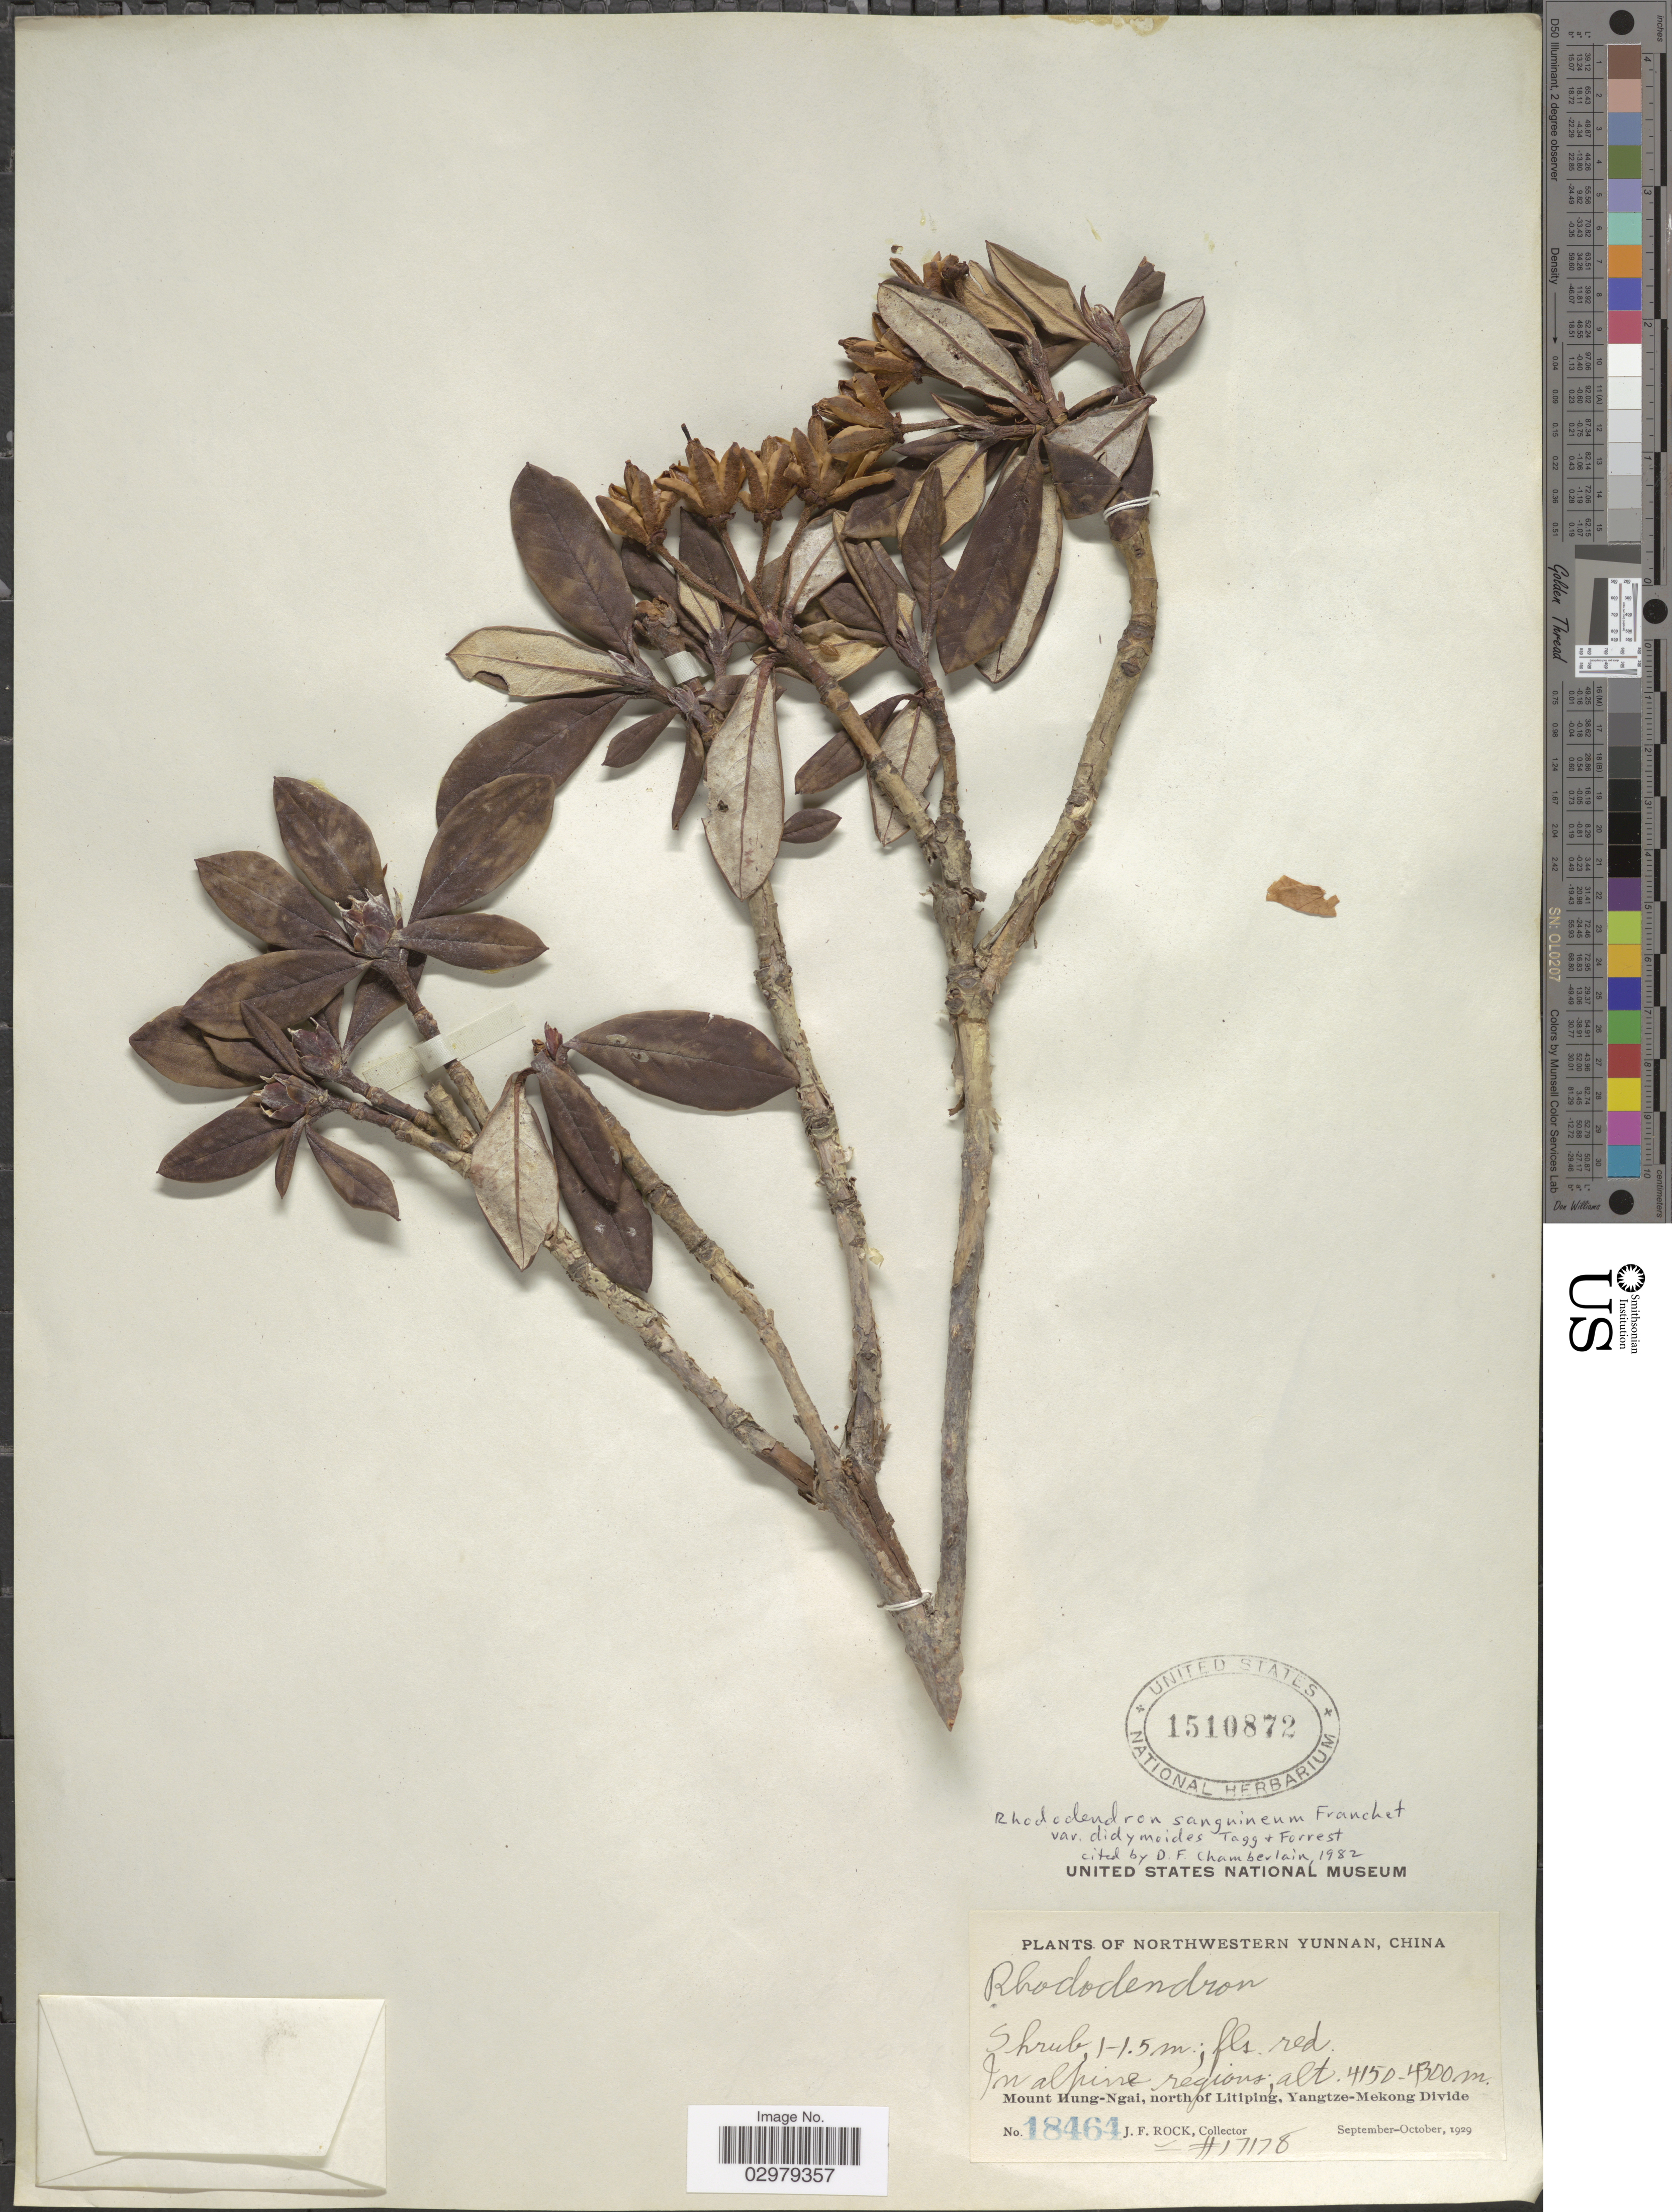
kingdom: Plantae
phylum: Tracheophyta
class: Magnoliopsida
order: Ericales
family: Ericaceae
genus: Rhododendron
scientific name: Rhododendron sp.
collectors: J. Rock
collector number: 18464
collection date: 1929-09/1929-10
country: China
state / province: Yunnan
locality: Northwestern Yunnan. In alpine regions. Mount Hung-Ngai, north of Litiping, Yangtze-Mekong Divide.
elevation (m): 4150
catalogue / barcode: US 1510872